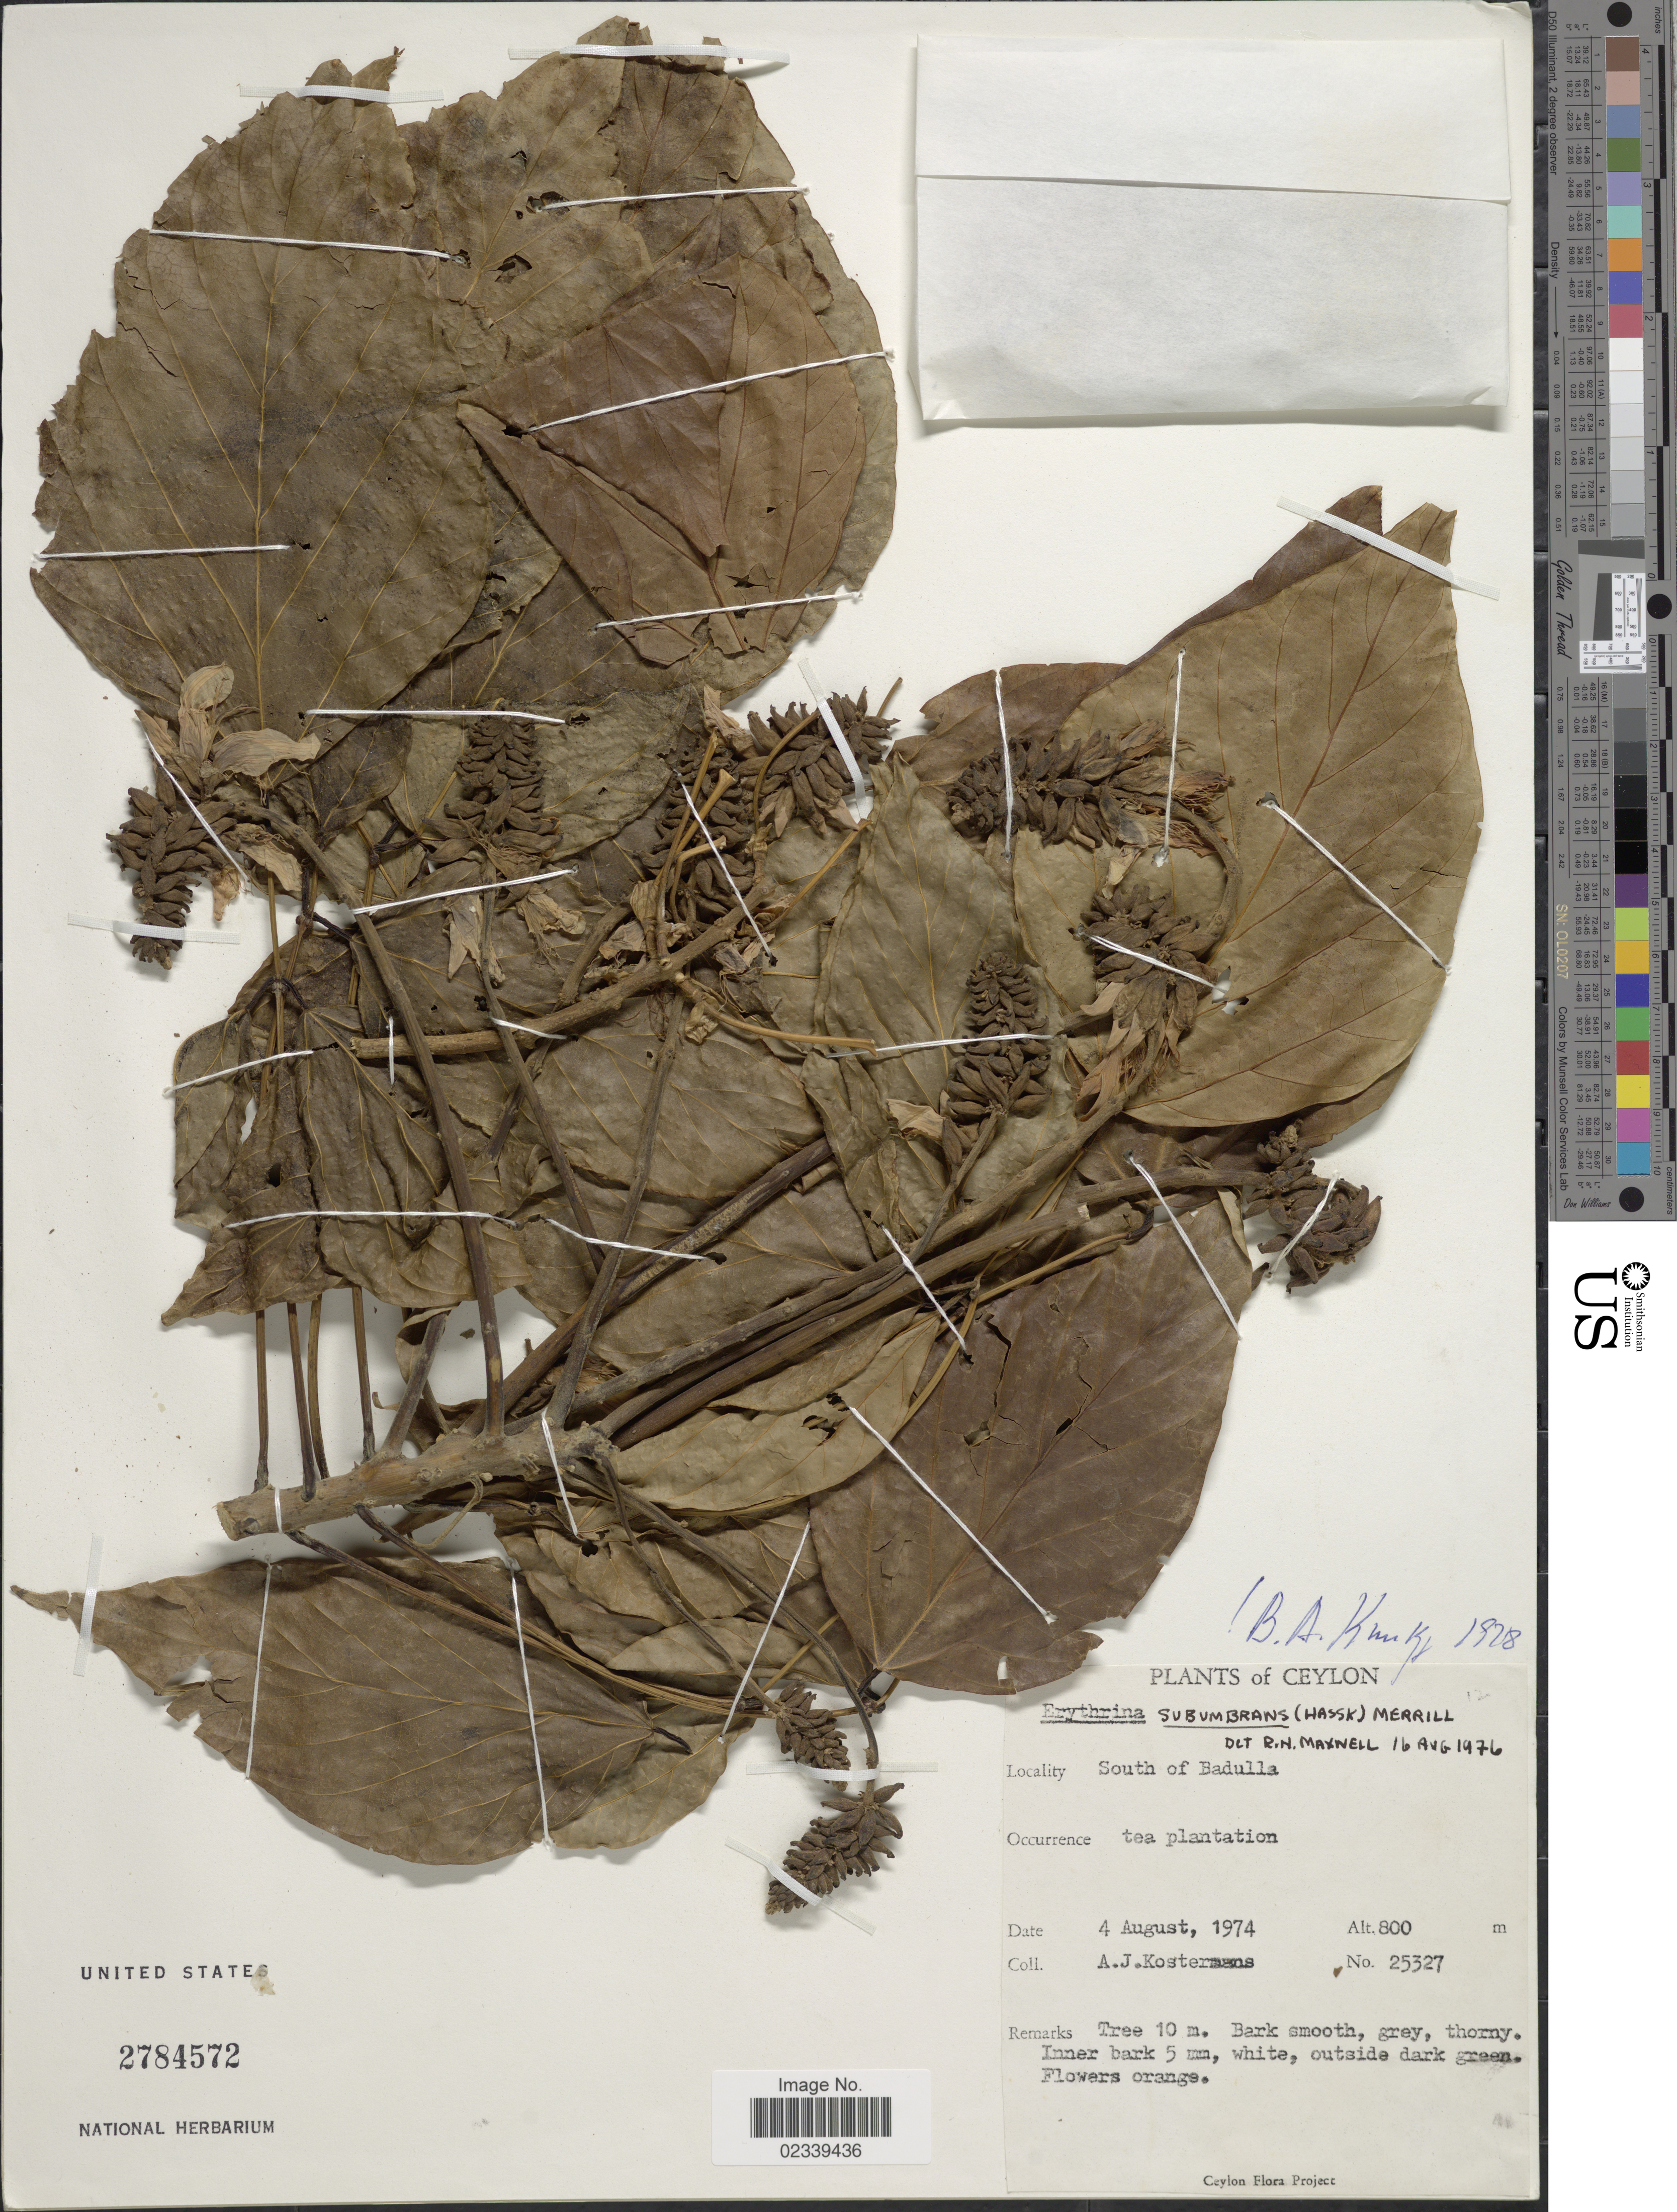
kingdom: Plantae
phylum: Tracheophyta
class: Magnoliopsida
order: Fabales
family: Fabaceae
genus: Erythrina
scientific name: Erythrina subumbrans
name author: (Hassk.) Merr.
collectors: A. J. G. Kostermans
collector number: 25327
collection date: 1974-08-04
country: Sri Lanka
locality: Ceylon, South of Badulla, tea plantation.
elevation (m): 800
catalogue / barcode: US 2784572